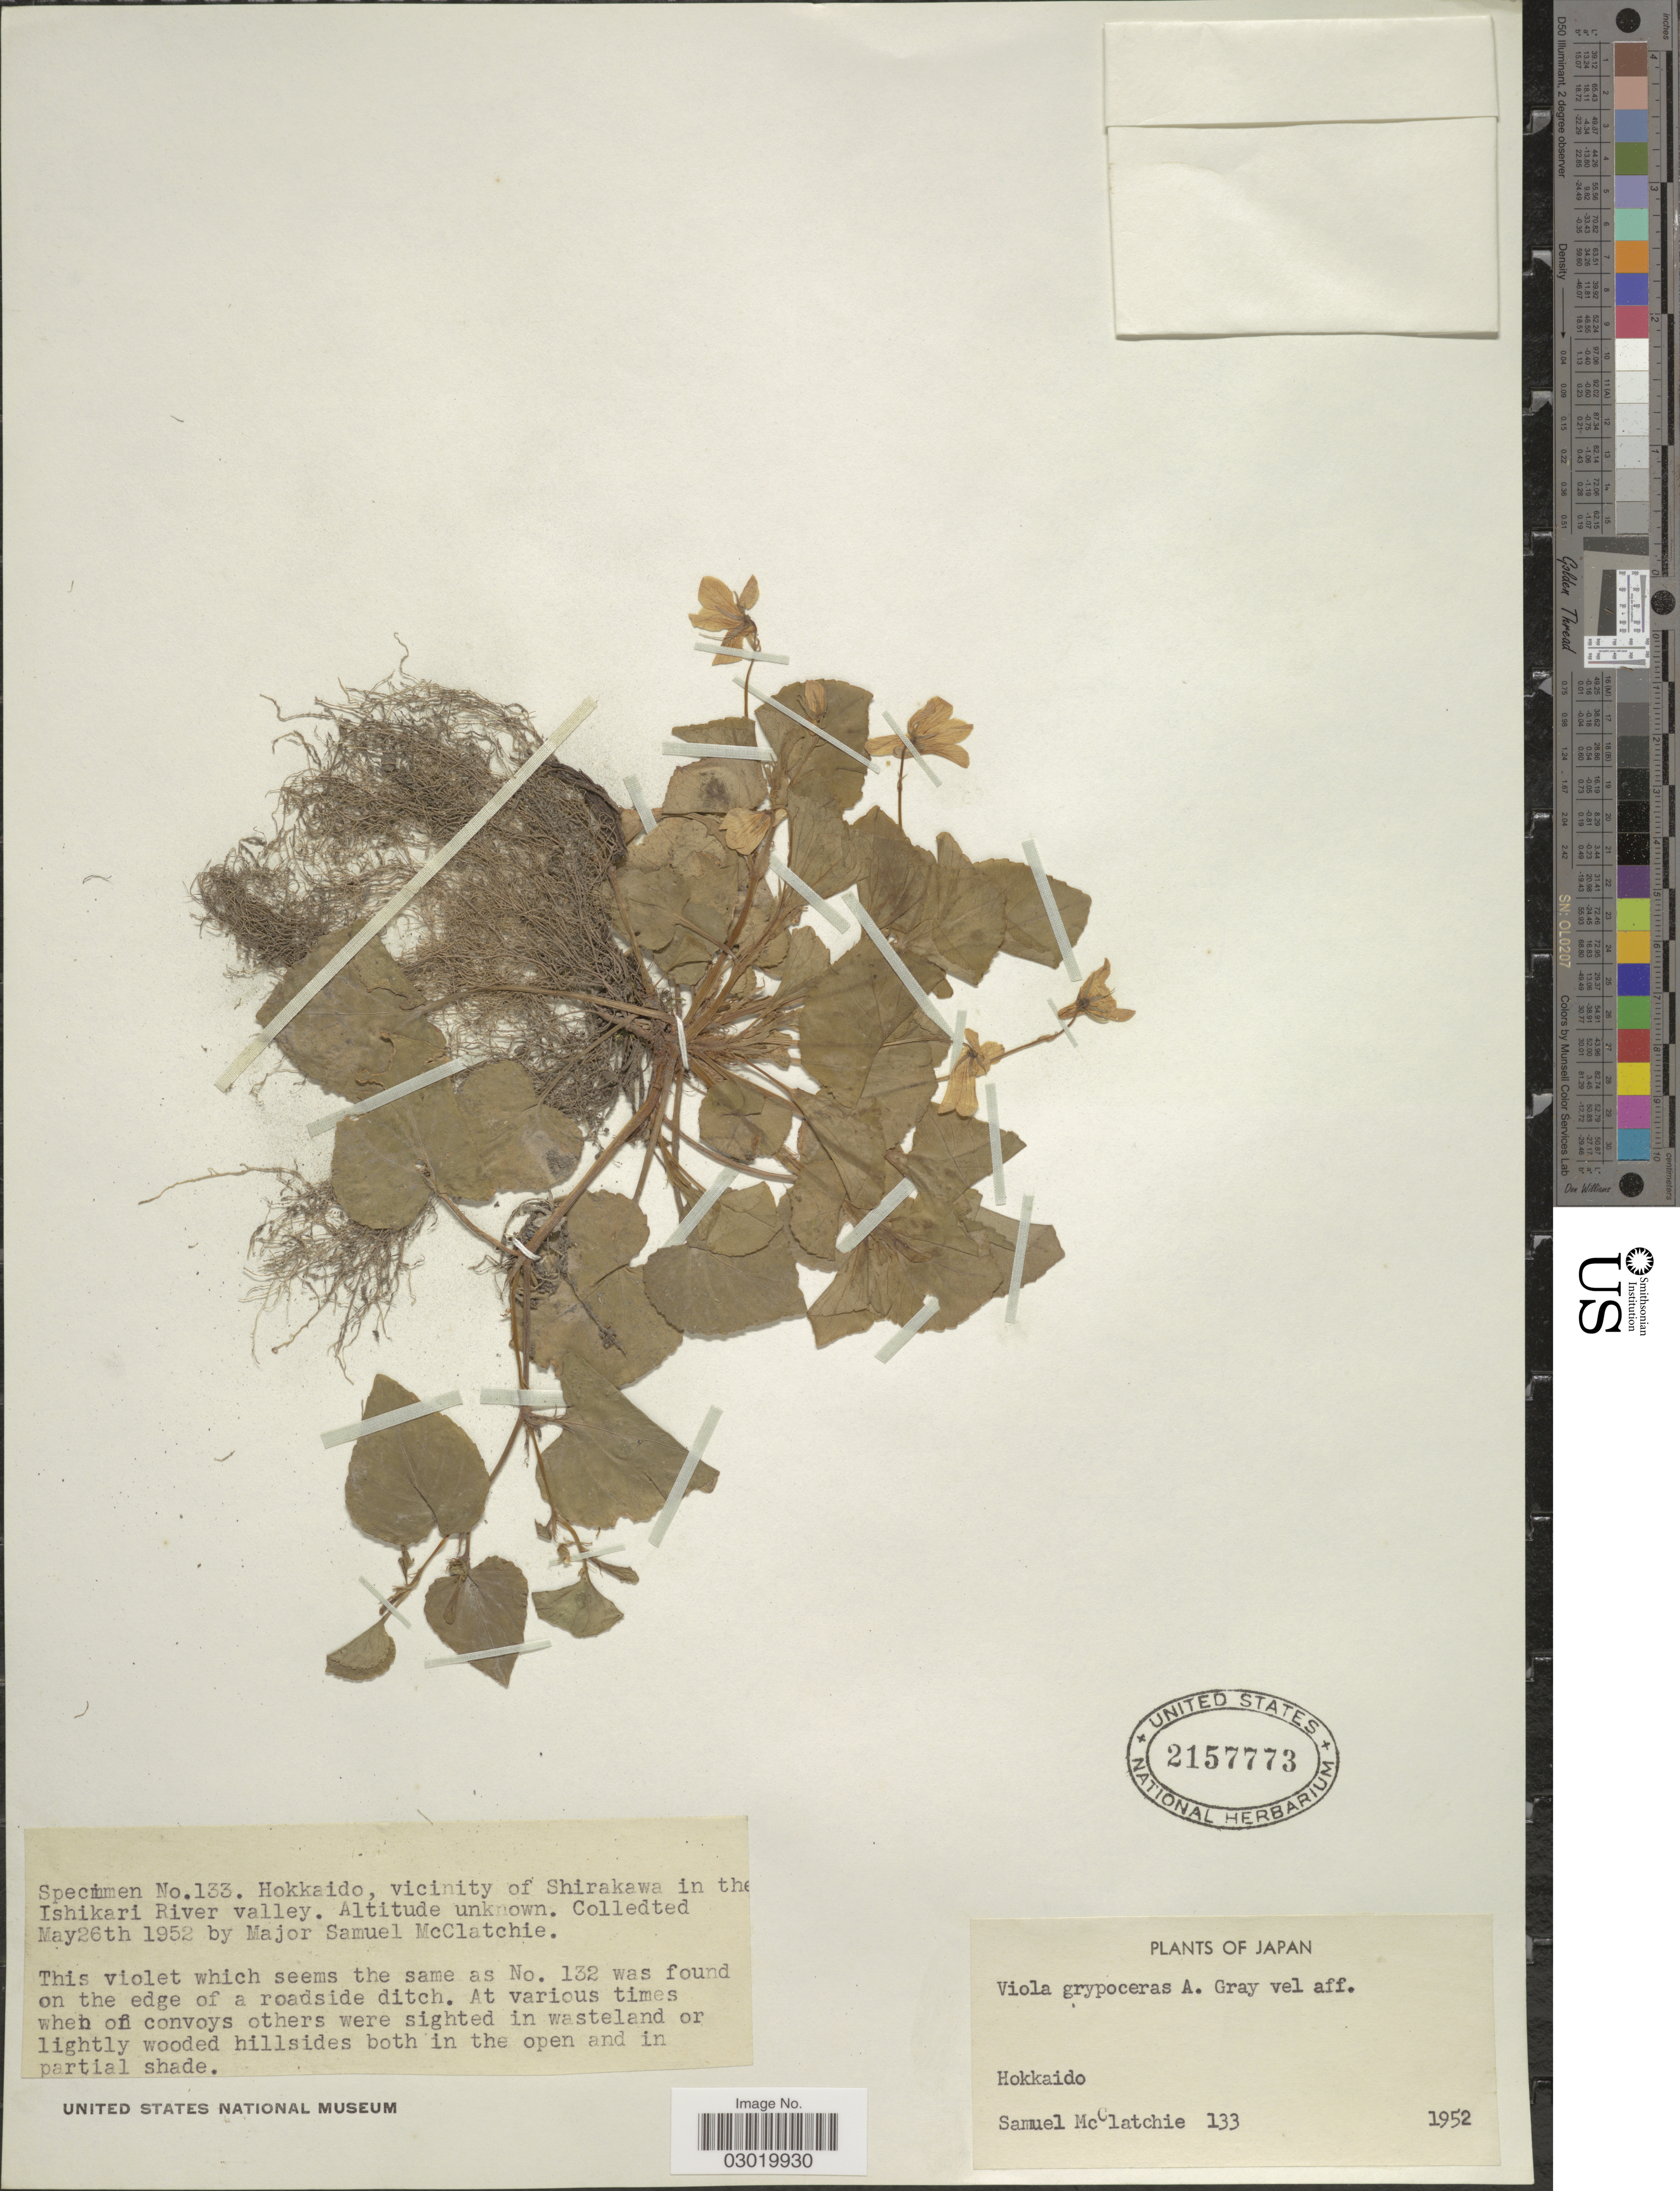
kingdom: Plantae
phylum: Tracheophyta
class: Magnoliopsida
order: Malpighiales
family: Violaceae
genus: Viola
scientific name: Viola grypoceras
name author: A. Gray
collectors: S. McClatchie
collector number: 133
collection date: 1952-05-26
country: Japan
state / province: Hokkaidō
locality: Hokkaido, vicinity of Shirakawa in the Ishikari River valley.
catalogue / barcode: US 2157773